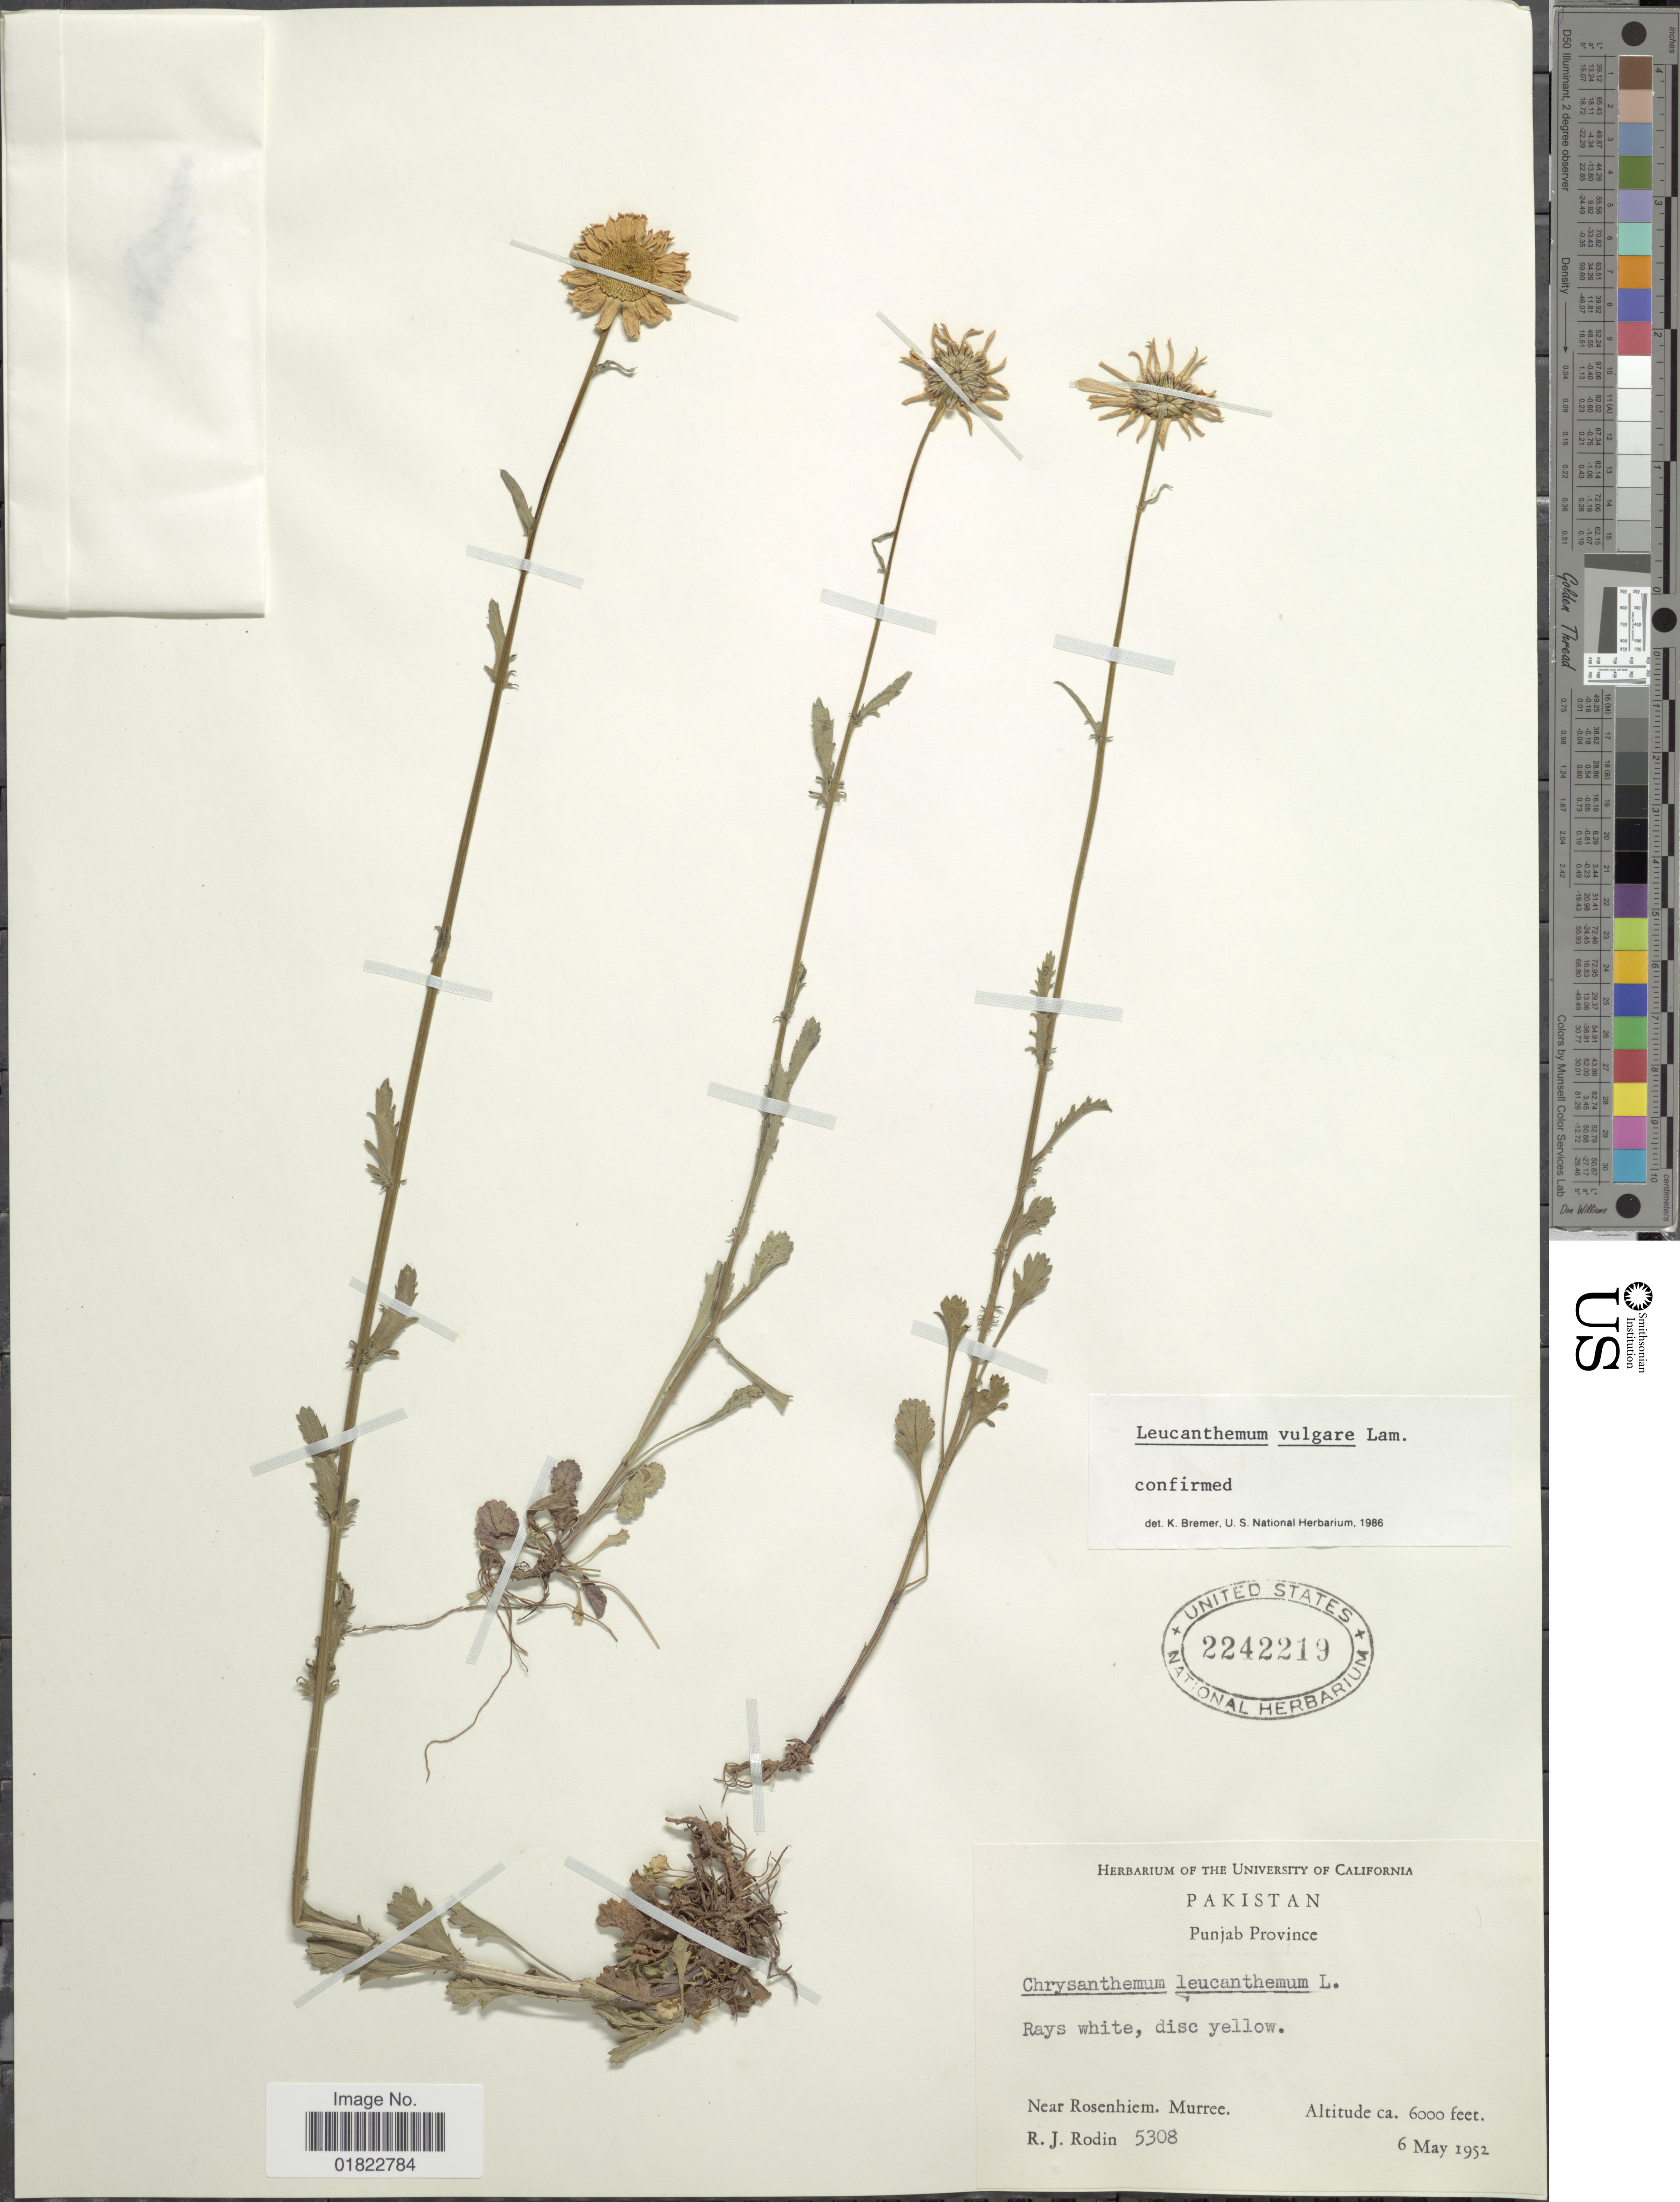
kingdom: Plantae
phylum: Tracheophyta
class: Magnoliopsida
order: Asterales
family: Asteraceae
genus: Leucanthemum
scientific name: Leucanthemum vulgare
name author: Lam.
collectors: R. J. Rodin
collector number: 5308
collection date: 1952-05-06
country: Pakistan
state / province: Punjab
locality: Punjab Province. near Rosenhiem, Murree.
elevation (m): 1829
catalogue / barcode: US 2242219